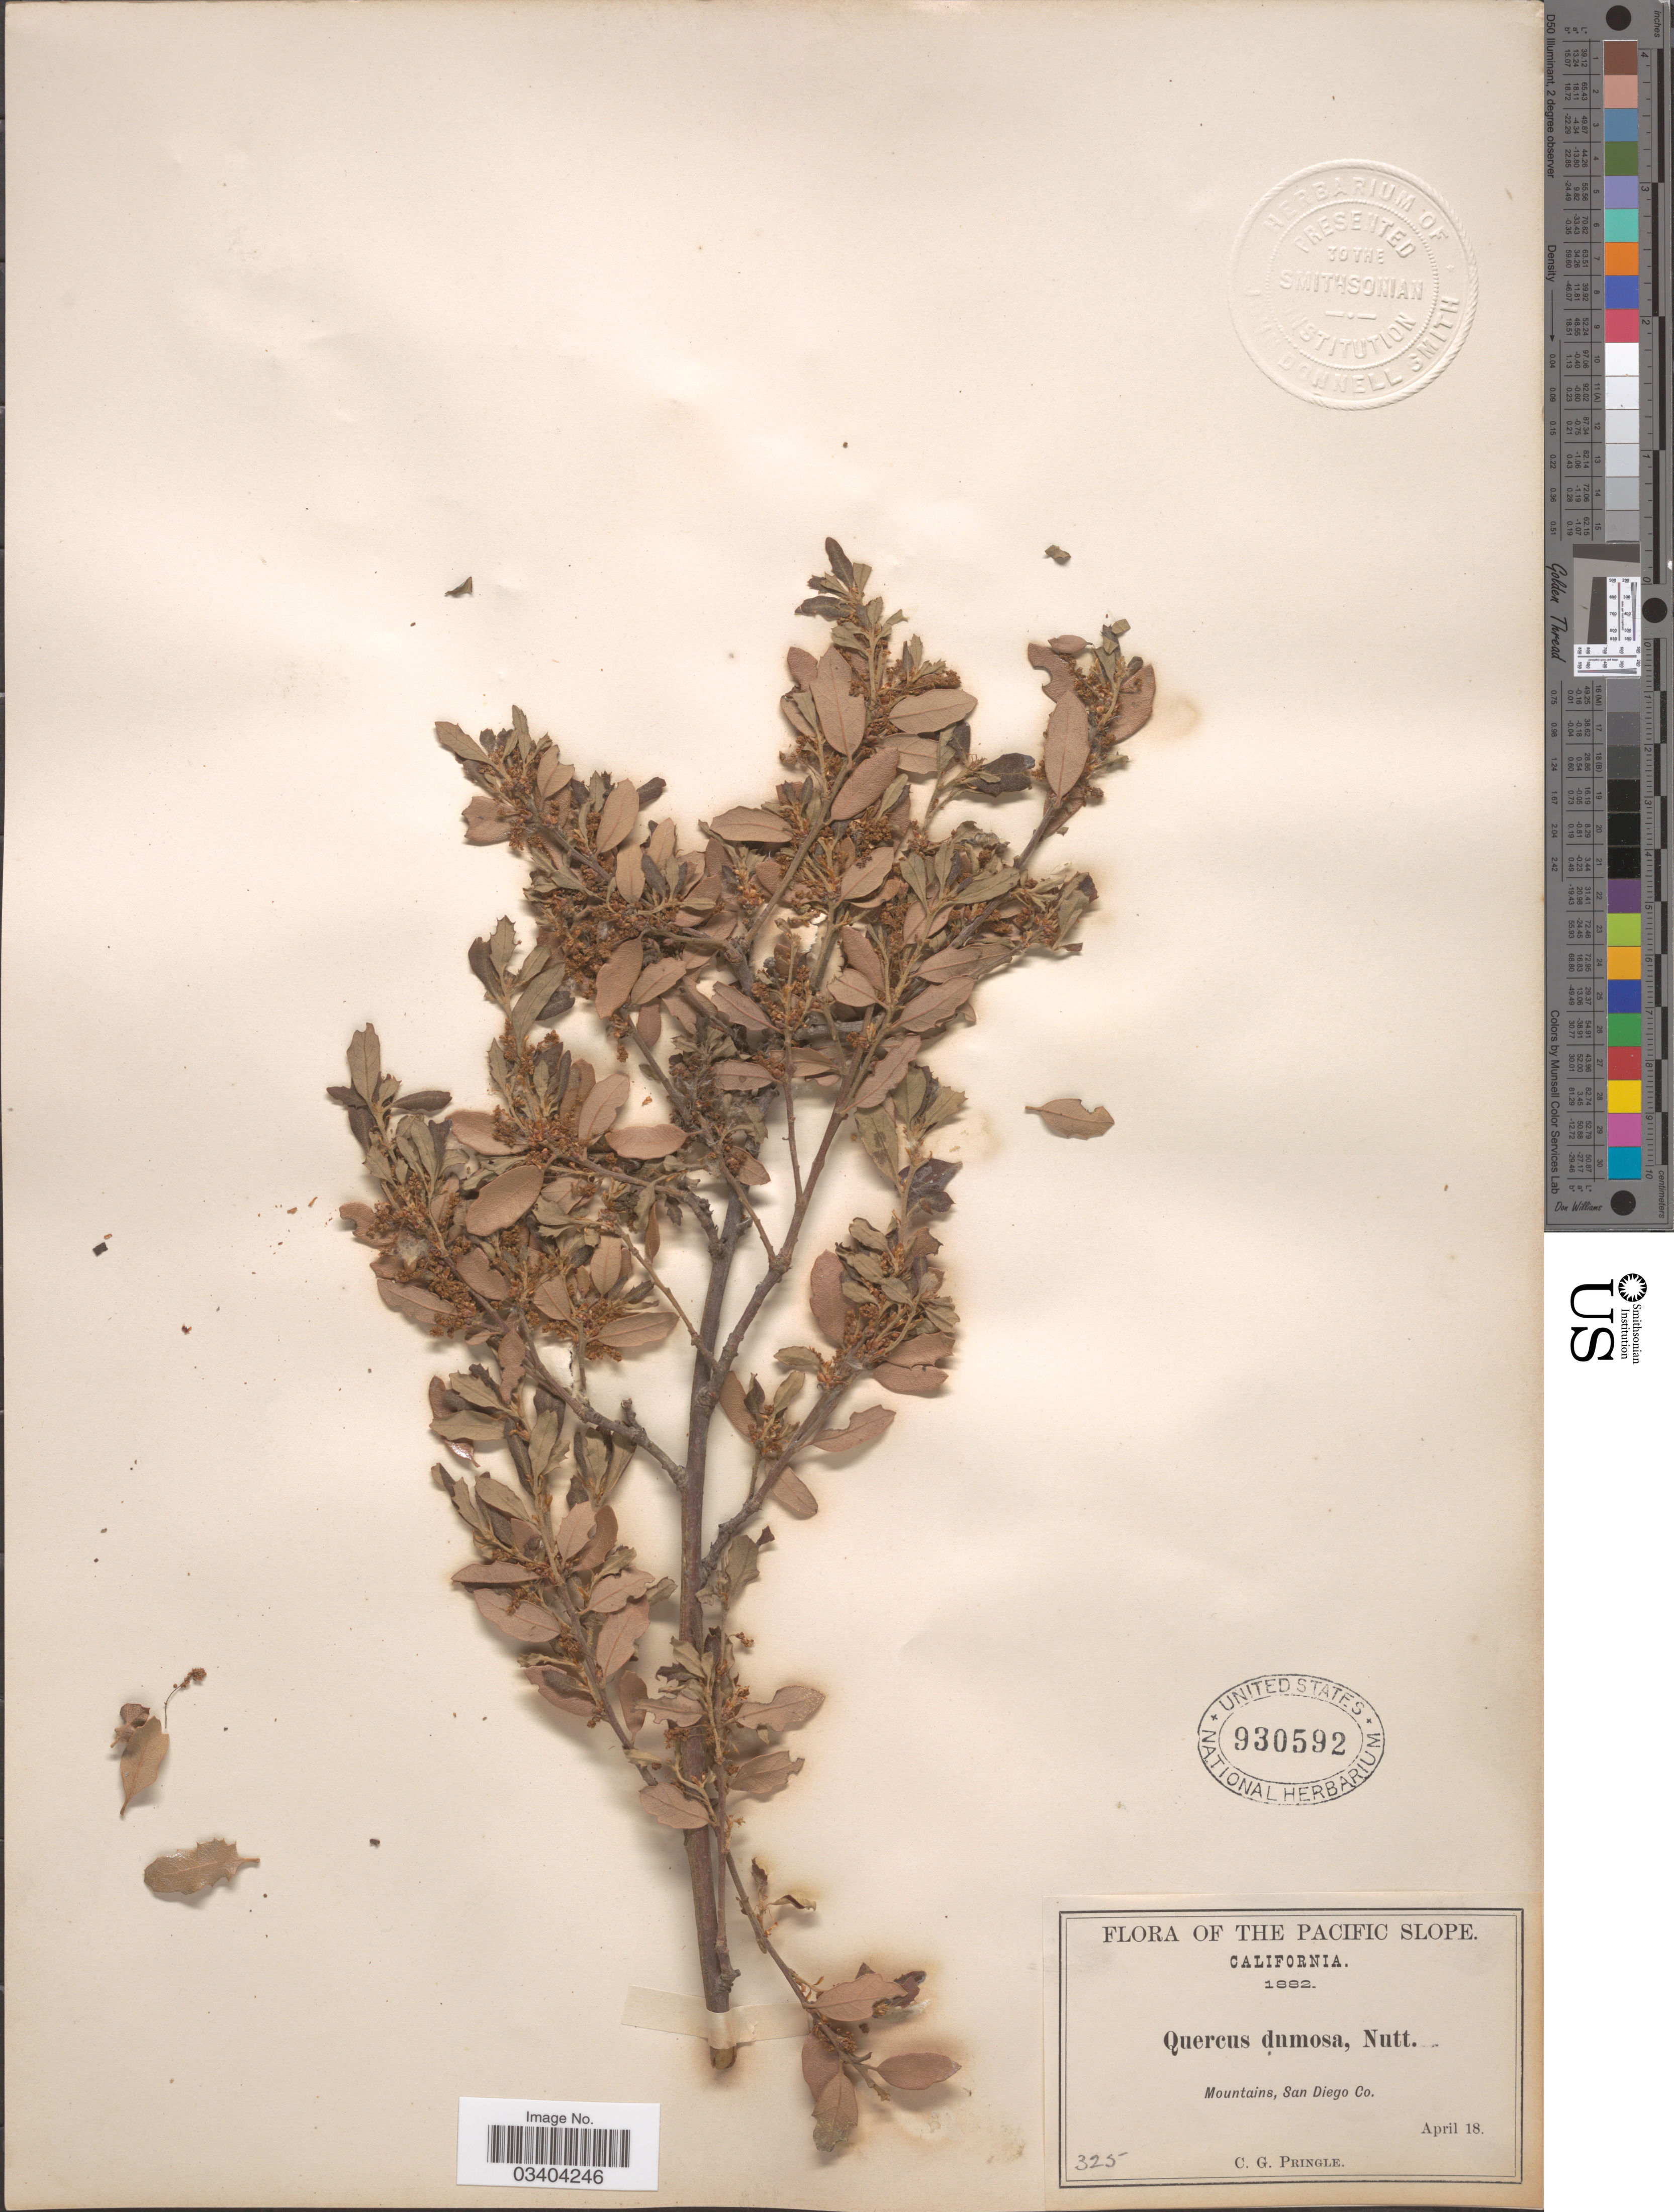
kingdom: Plantae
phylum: Tracheophyta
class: Magnoliopsida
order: Fagales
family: Fagaceae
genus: Quercus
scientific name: Quercus dumosa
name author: Nutt.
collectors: C. G. Pringle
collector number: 325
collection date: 1882-04-18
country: United States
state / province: California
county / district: San Diego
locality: Pacific Slope. Mountains, San Diego Co.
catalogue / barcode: US 930592